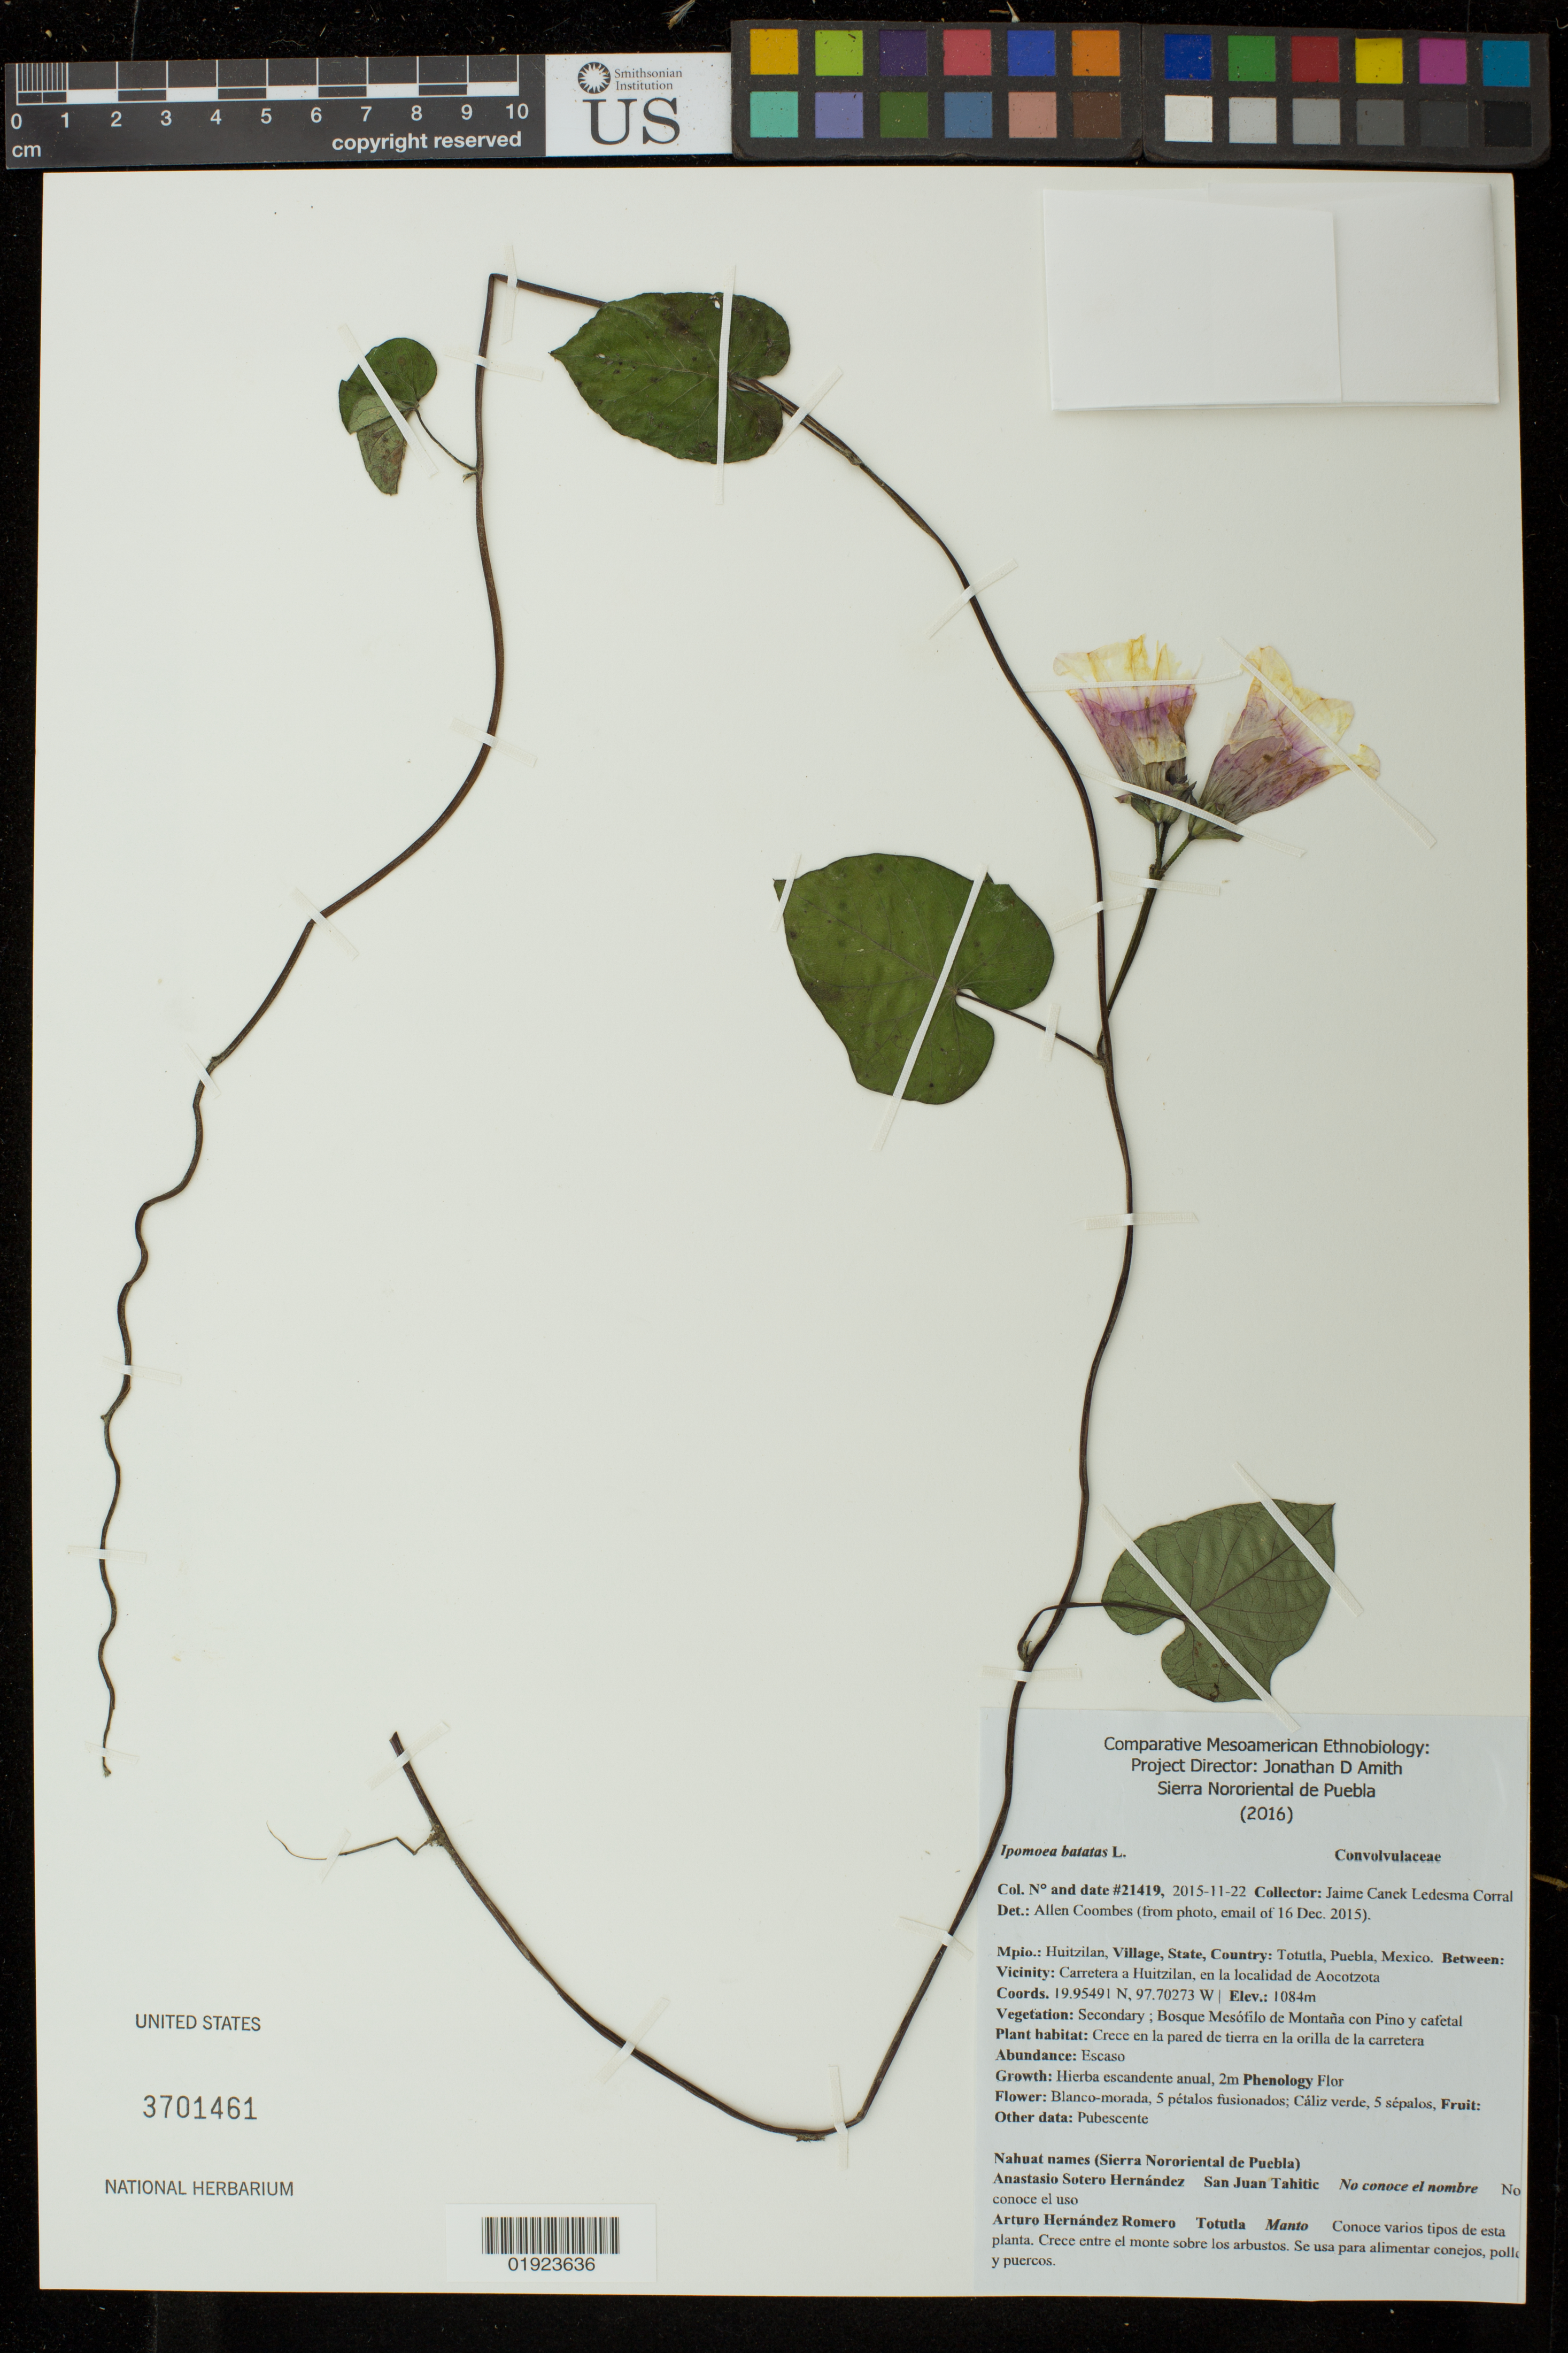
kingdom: Plantae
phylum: Tracheophyta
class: Magnoliopsida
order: Solanales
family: Convolvulaceae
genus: Ipomoea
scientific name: Ipomoea batatas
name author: (L.) Lam.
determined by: Coombes, Allen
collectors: Canek Ledesma C.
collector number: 21419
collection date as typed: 2015-11-22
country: Mexico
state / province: Puebla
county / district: Huitzilan de Serdán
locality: Totutla, Puebla, Mexico; Carretera a Huitzilan, en la localidad de Aocotzota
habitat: Secondary; bosque mesofilo de montana con Pino y cafetal, crece en la pared de tierra en la orilla de la carretera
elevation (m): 1084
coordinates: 19.95491N, 97.70273W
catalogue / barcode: US 3701461